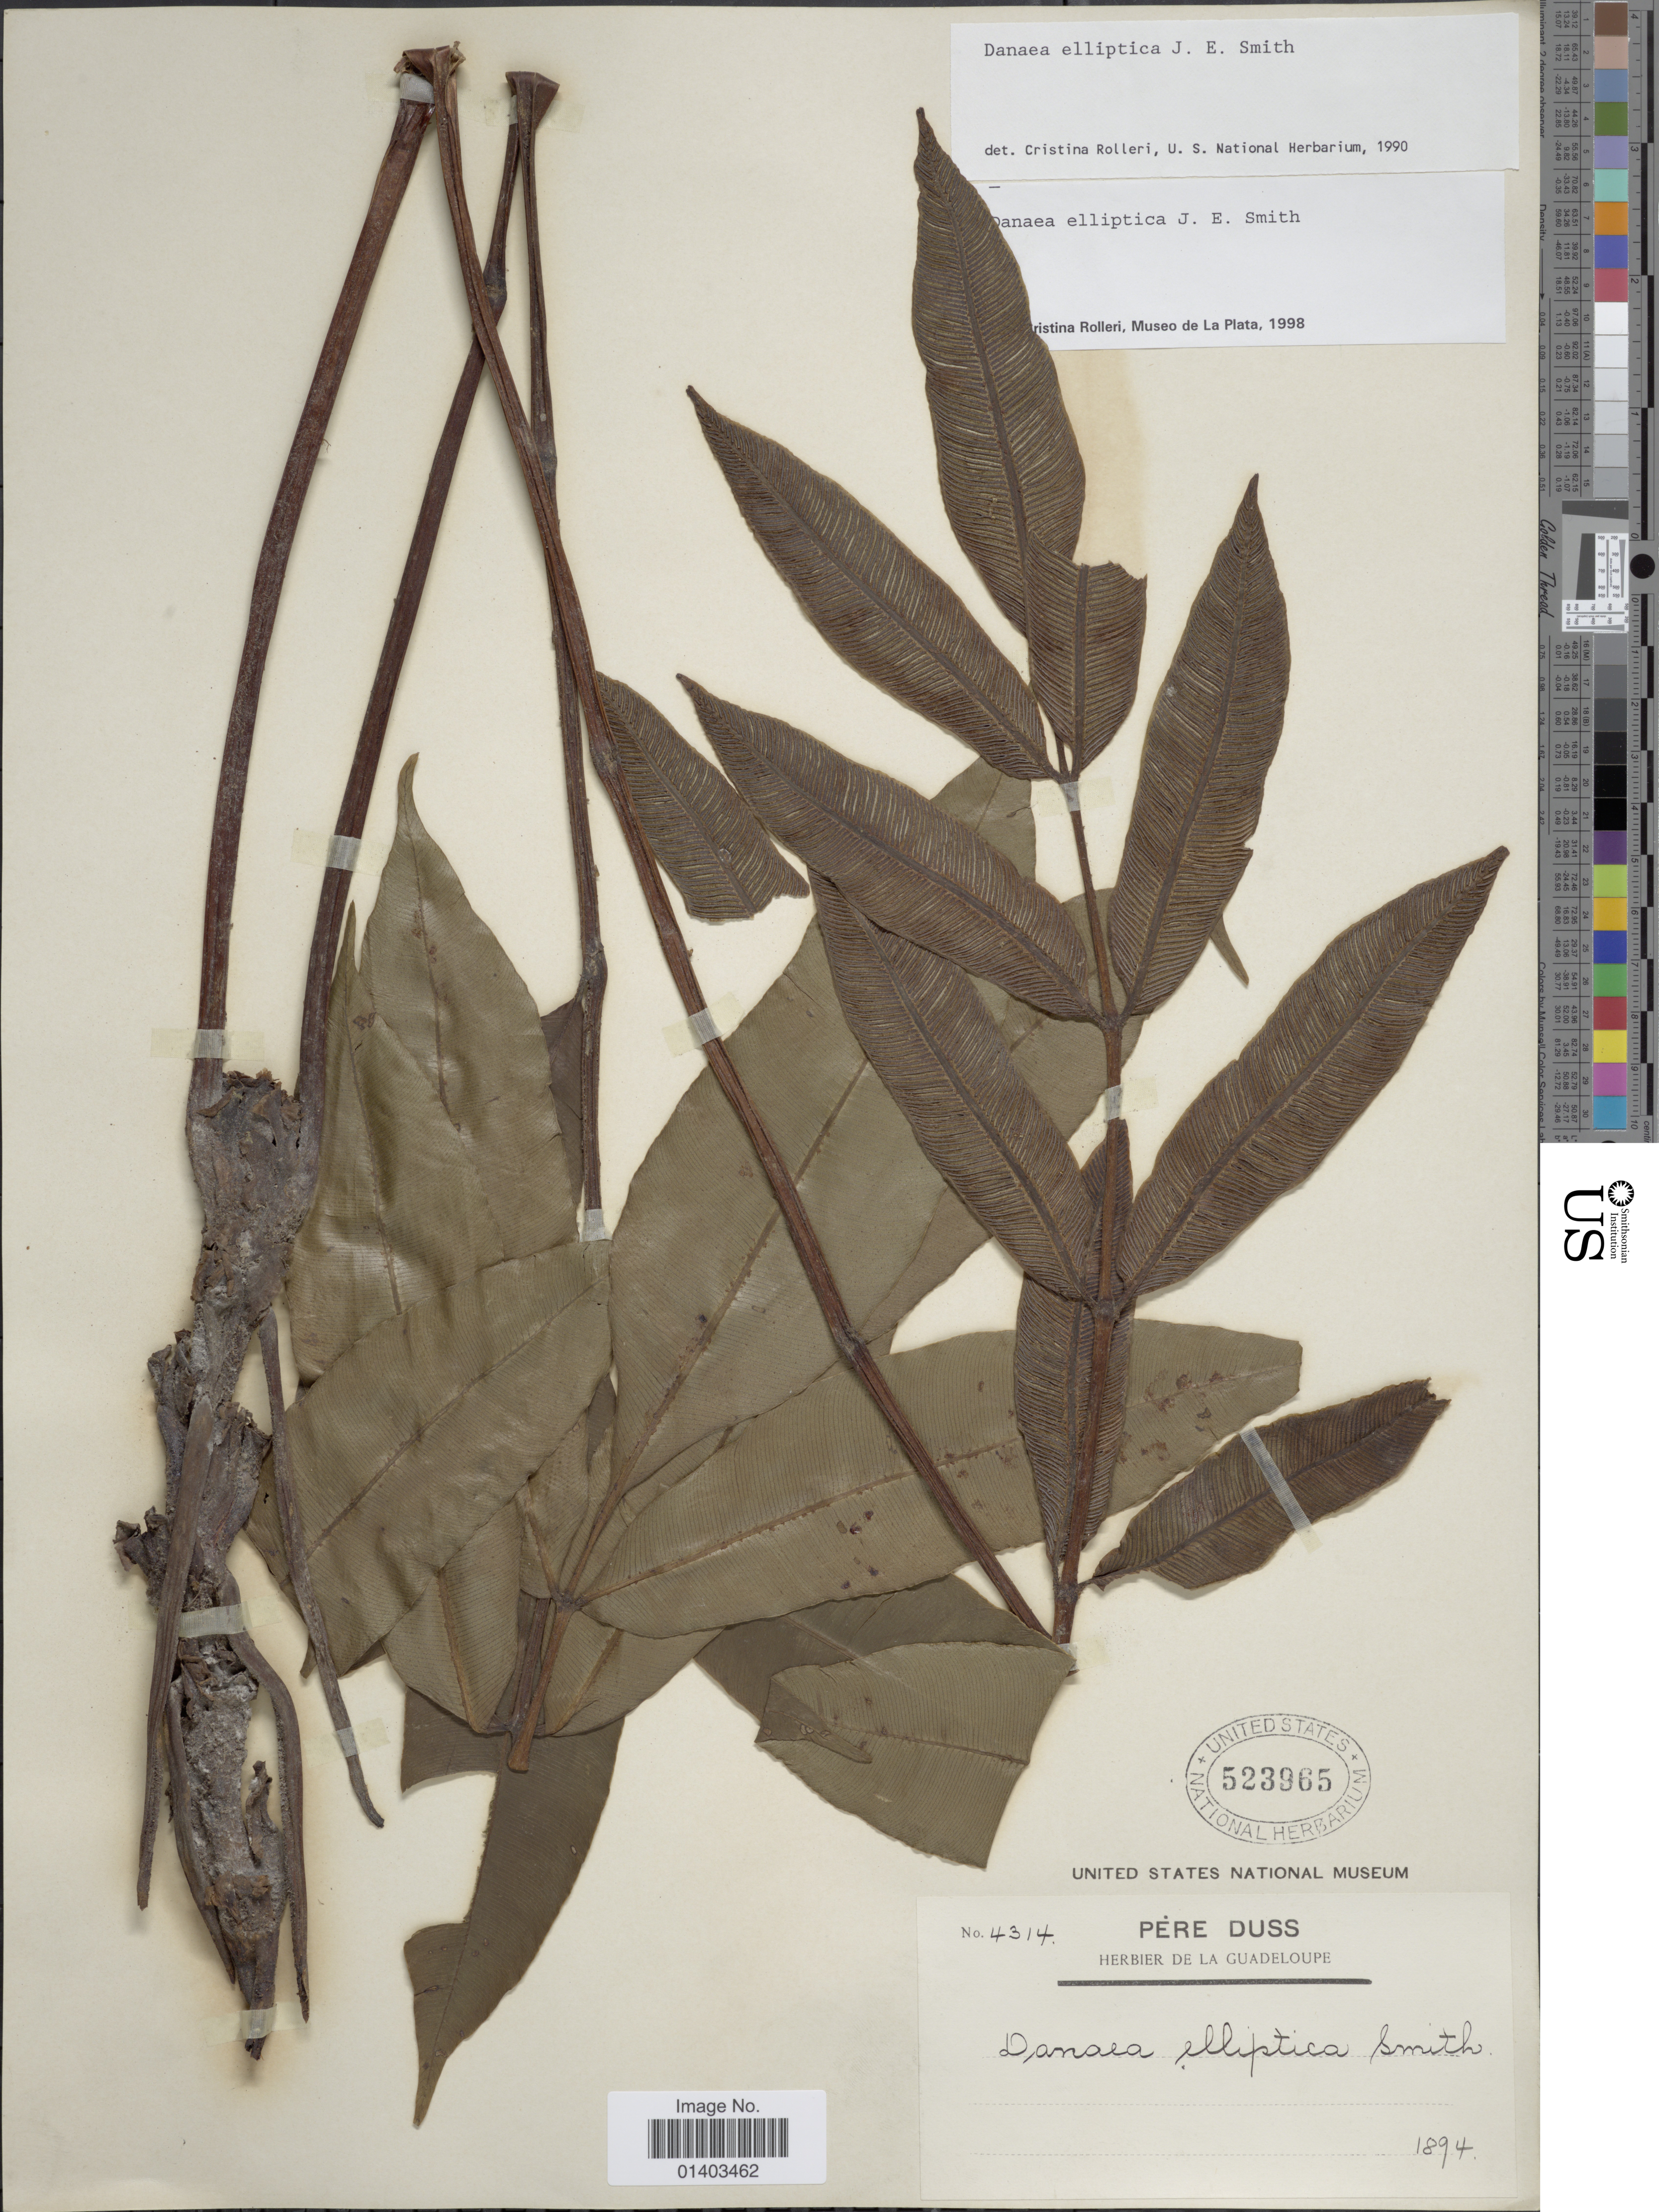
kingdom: Plantae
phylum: Tracheophyta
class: Polypodiopsida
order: Marattiales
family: Marattiaceae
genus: Danaea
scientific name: Danaea elliptica subsp. elliptica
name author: Sm.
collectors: Père Duss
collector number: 4314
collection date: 1894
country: Guadeloupe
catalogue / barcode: US 523965